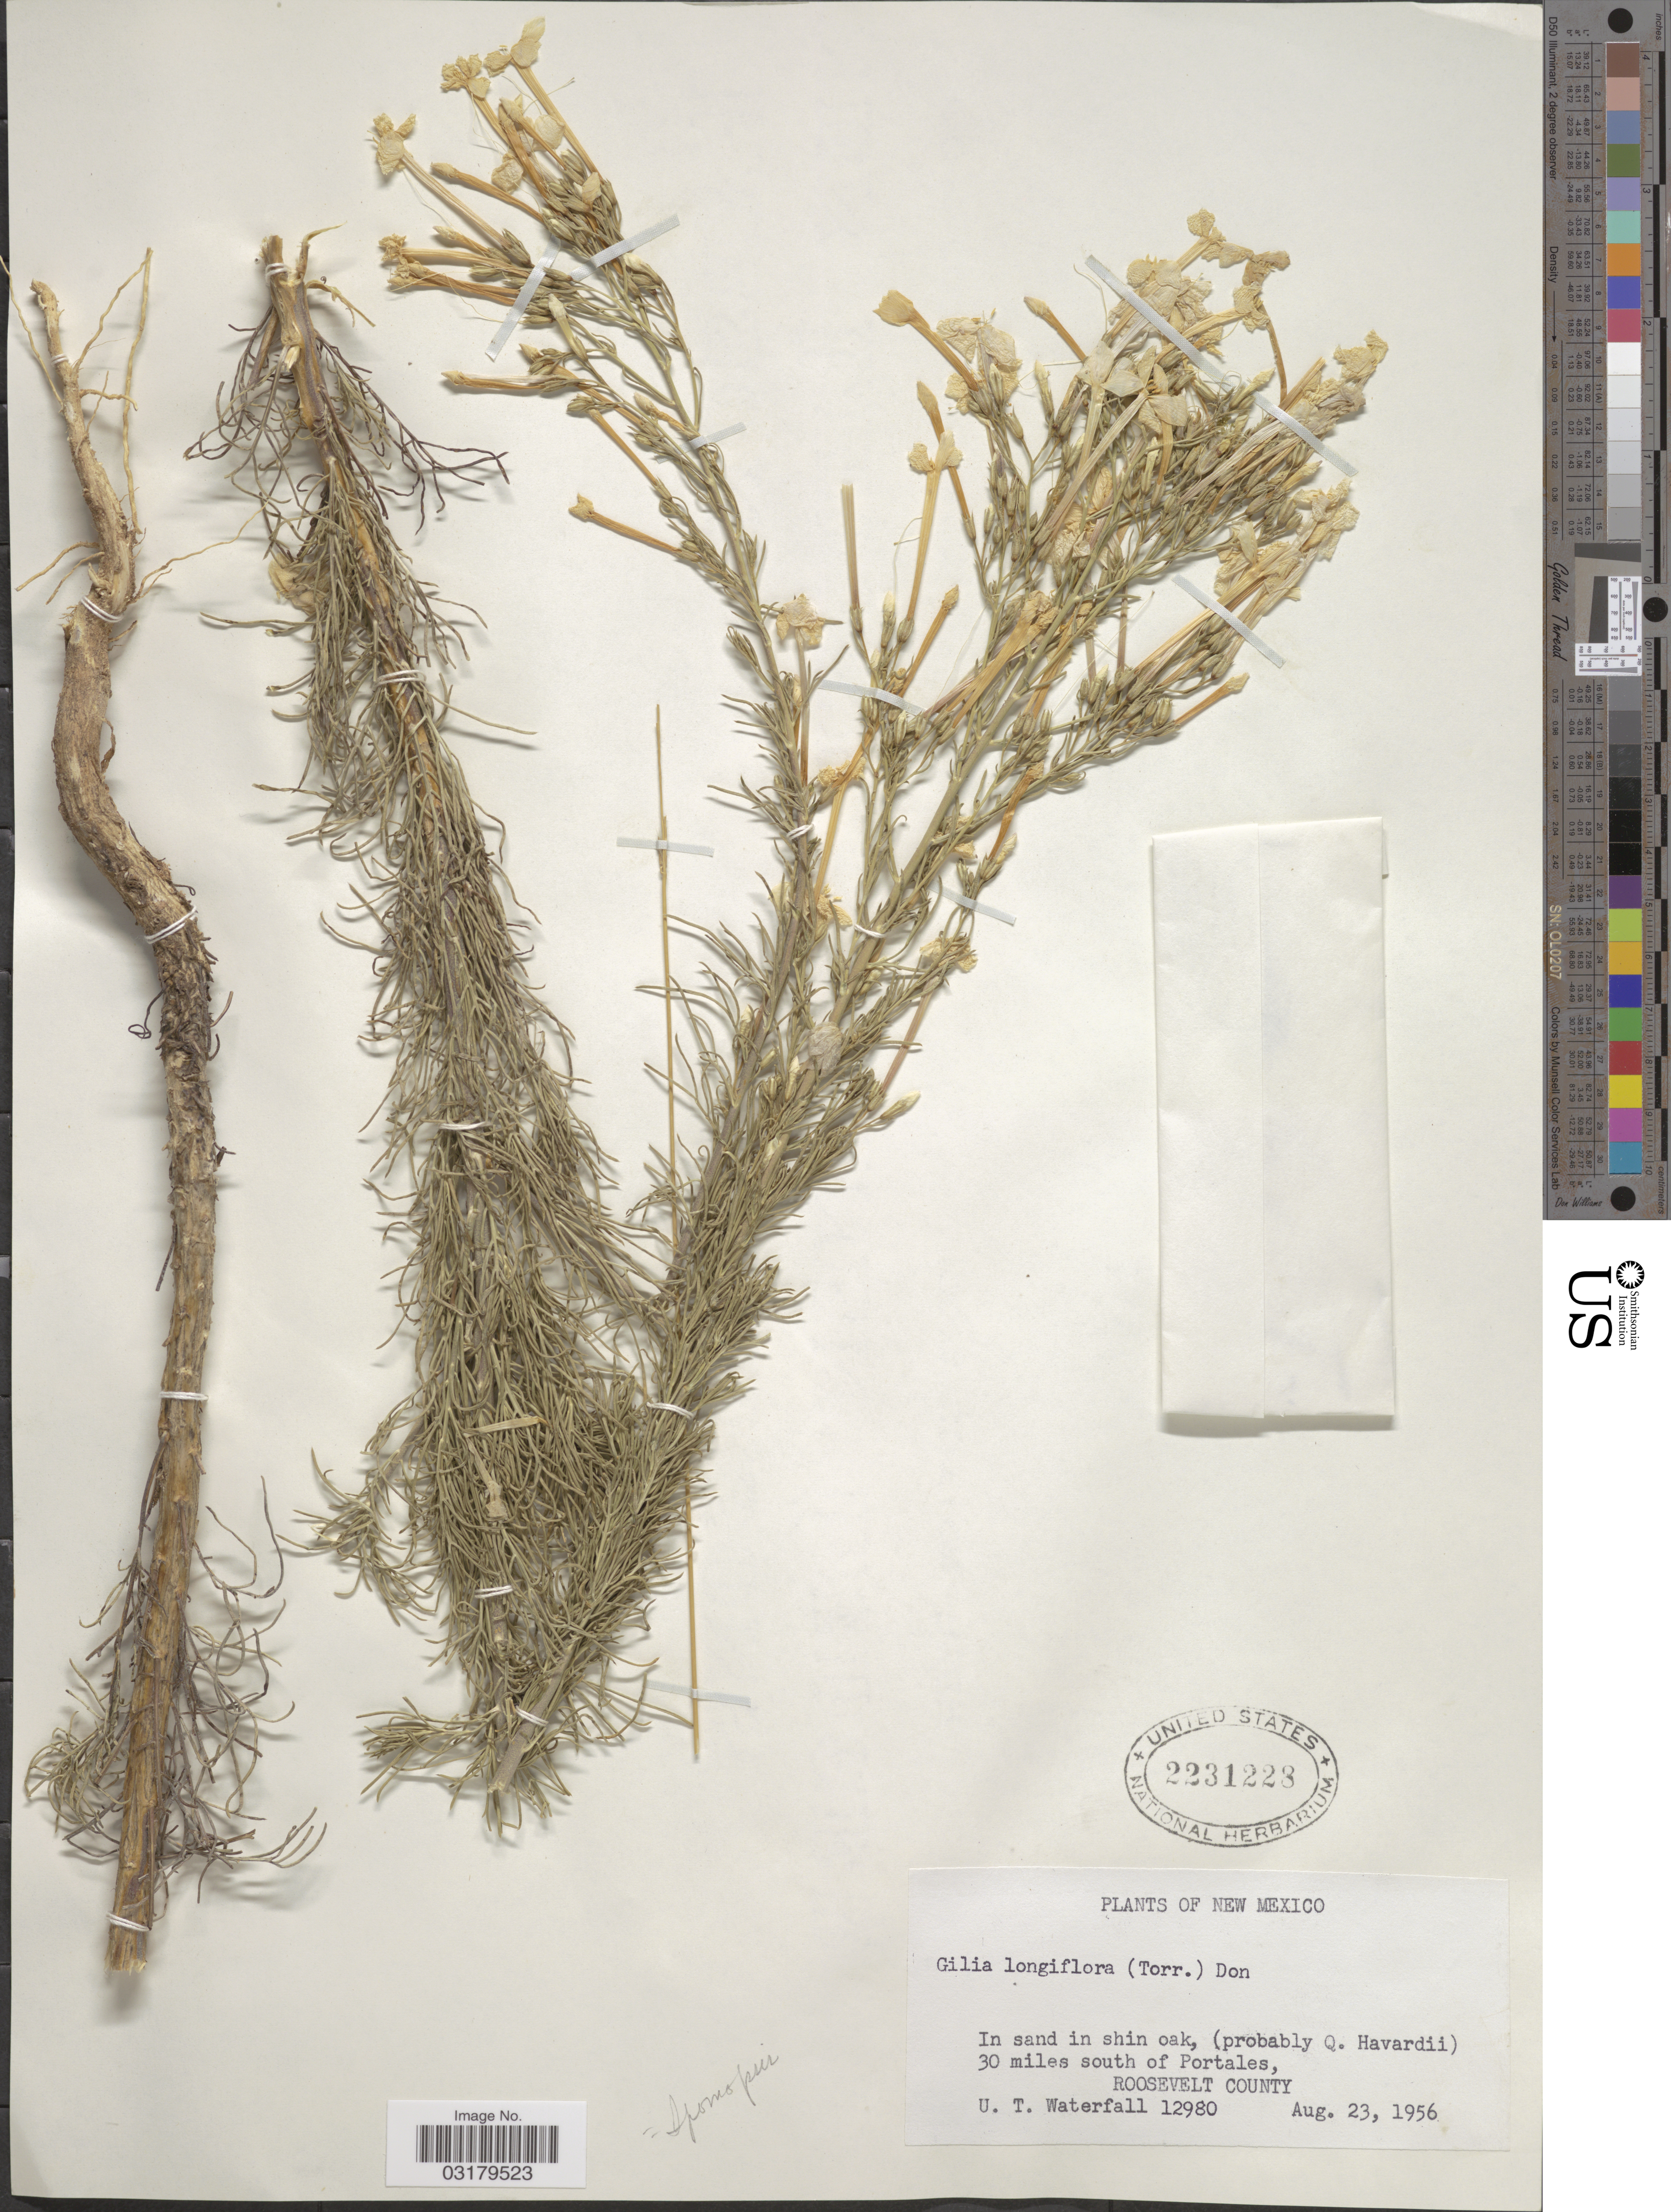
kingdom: Plantae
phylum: Tracheophyta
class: Magnoliopsida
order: Ericales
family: Polemoniaceae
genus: Ipomopsis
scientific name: Ipomopsis longiflora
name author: (Torr.) V.E. Grant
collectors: U. T. Waterfall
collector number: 12980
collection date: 1956-08-23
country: United States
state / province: New Mexico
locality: In sand in shin oak, 30 miles south of Portales, Roosevelt County.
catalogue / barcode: US 2231228